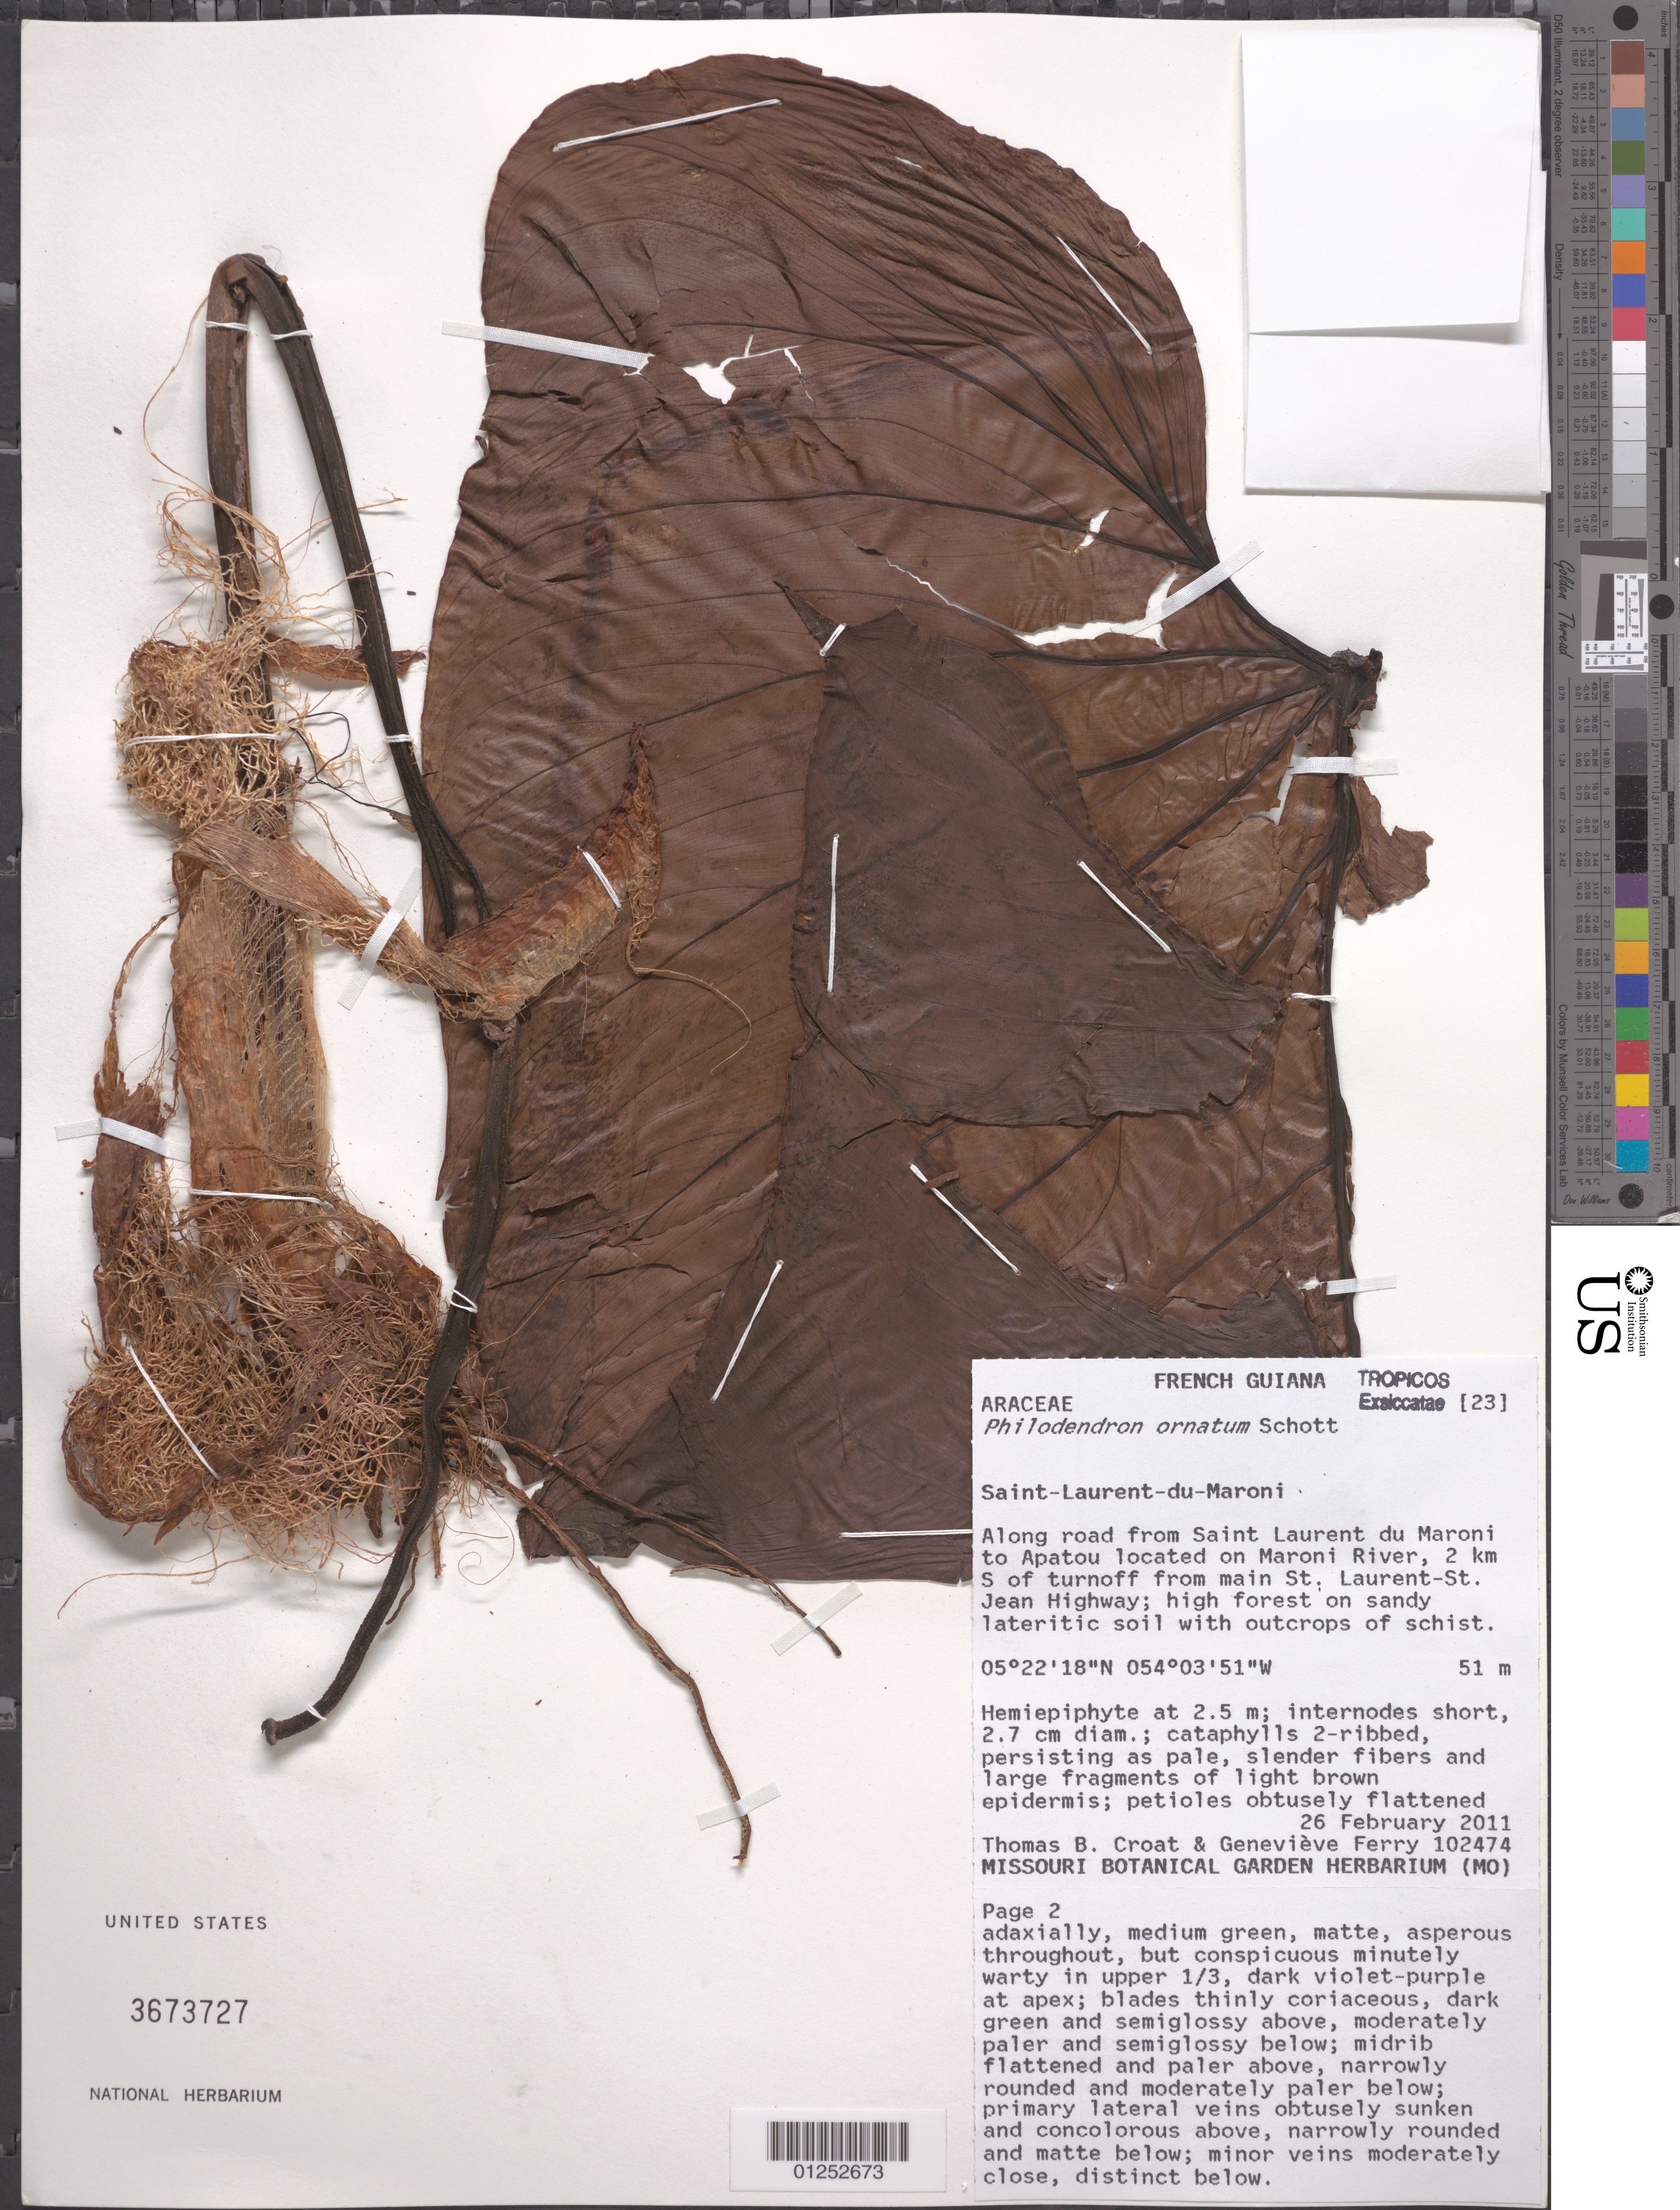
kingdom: Plantae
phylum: Tracheophyta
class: Liliopsida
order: Alismatales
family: Araceae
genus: Philodendron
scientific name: Philodendron ornatum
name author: Schott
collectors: T. B. Croat & G. Ferry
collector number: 102474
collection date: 2011-02-26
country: French Guiana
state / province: Saint-Laurent-du-Maroni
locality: Along road from Saint Laurent du Maroni to Apatou located on Maroni River, 2km S of turnoff from main St. Laurent-St. Jean Highway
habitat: High forest on sandy lateritic soil with outcrops of schist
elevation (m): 51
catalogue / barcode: US 3673727